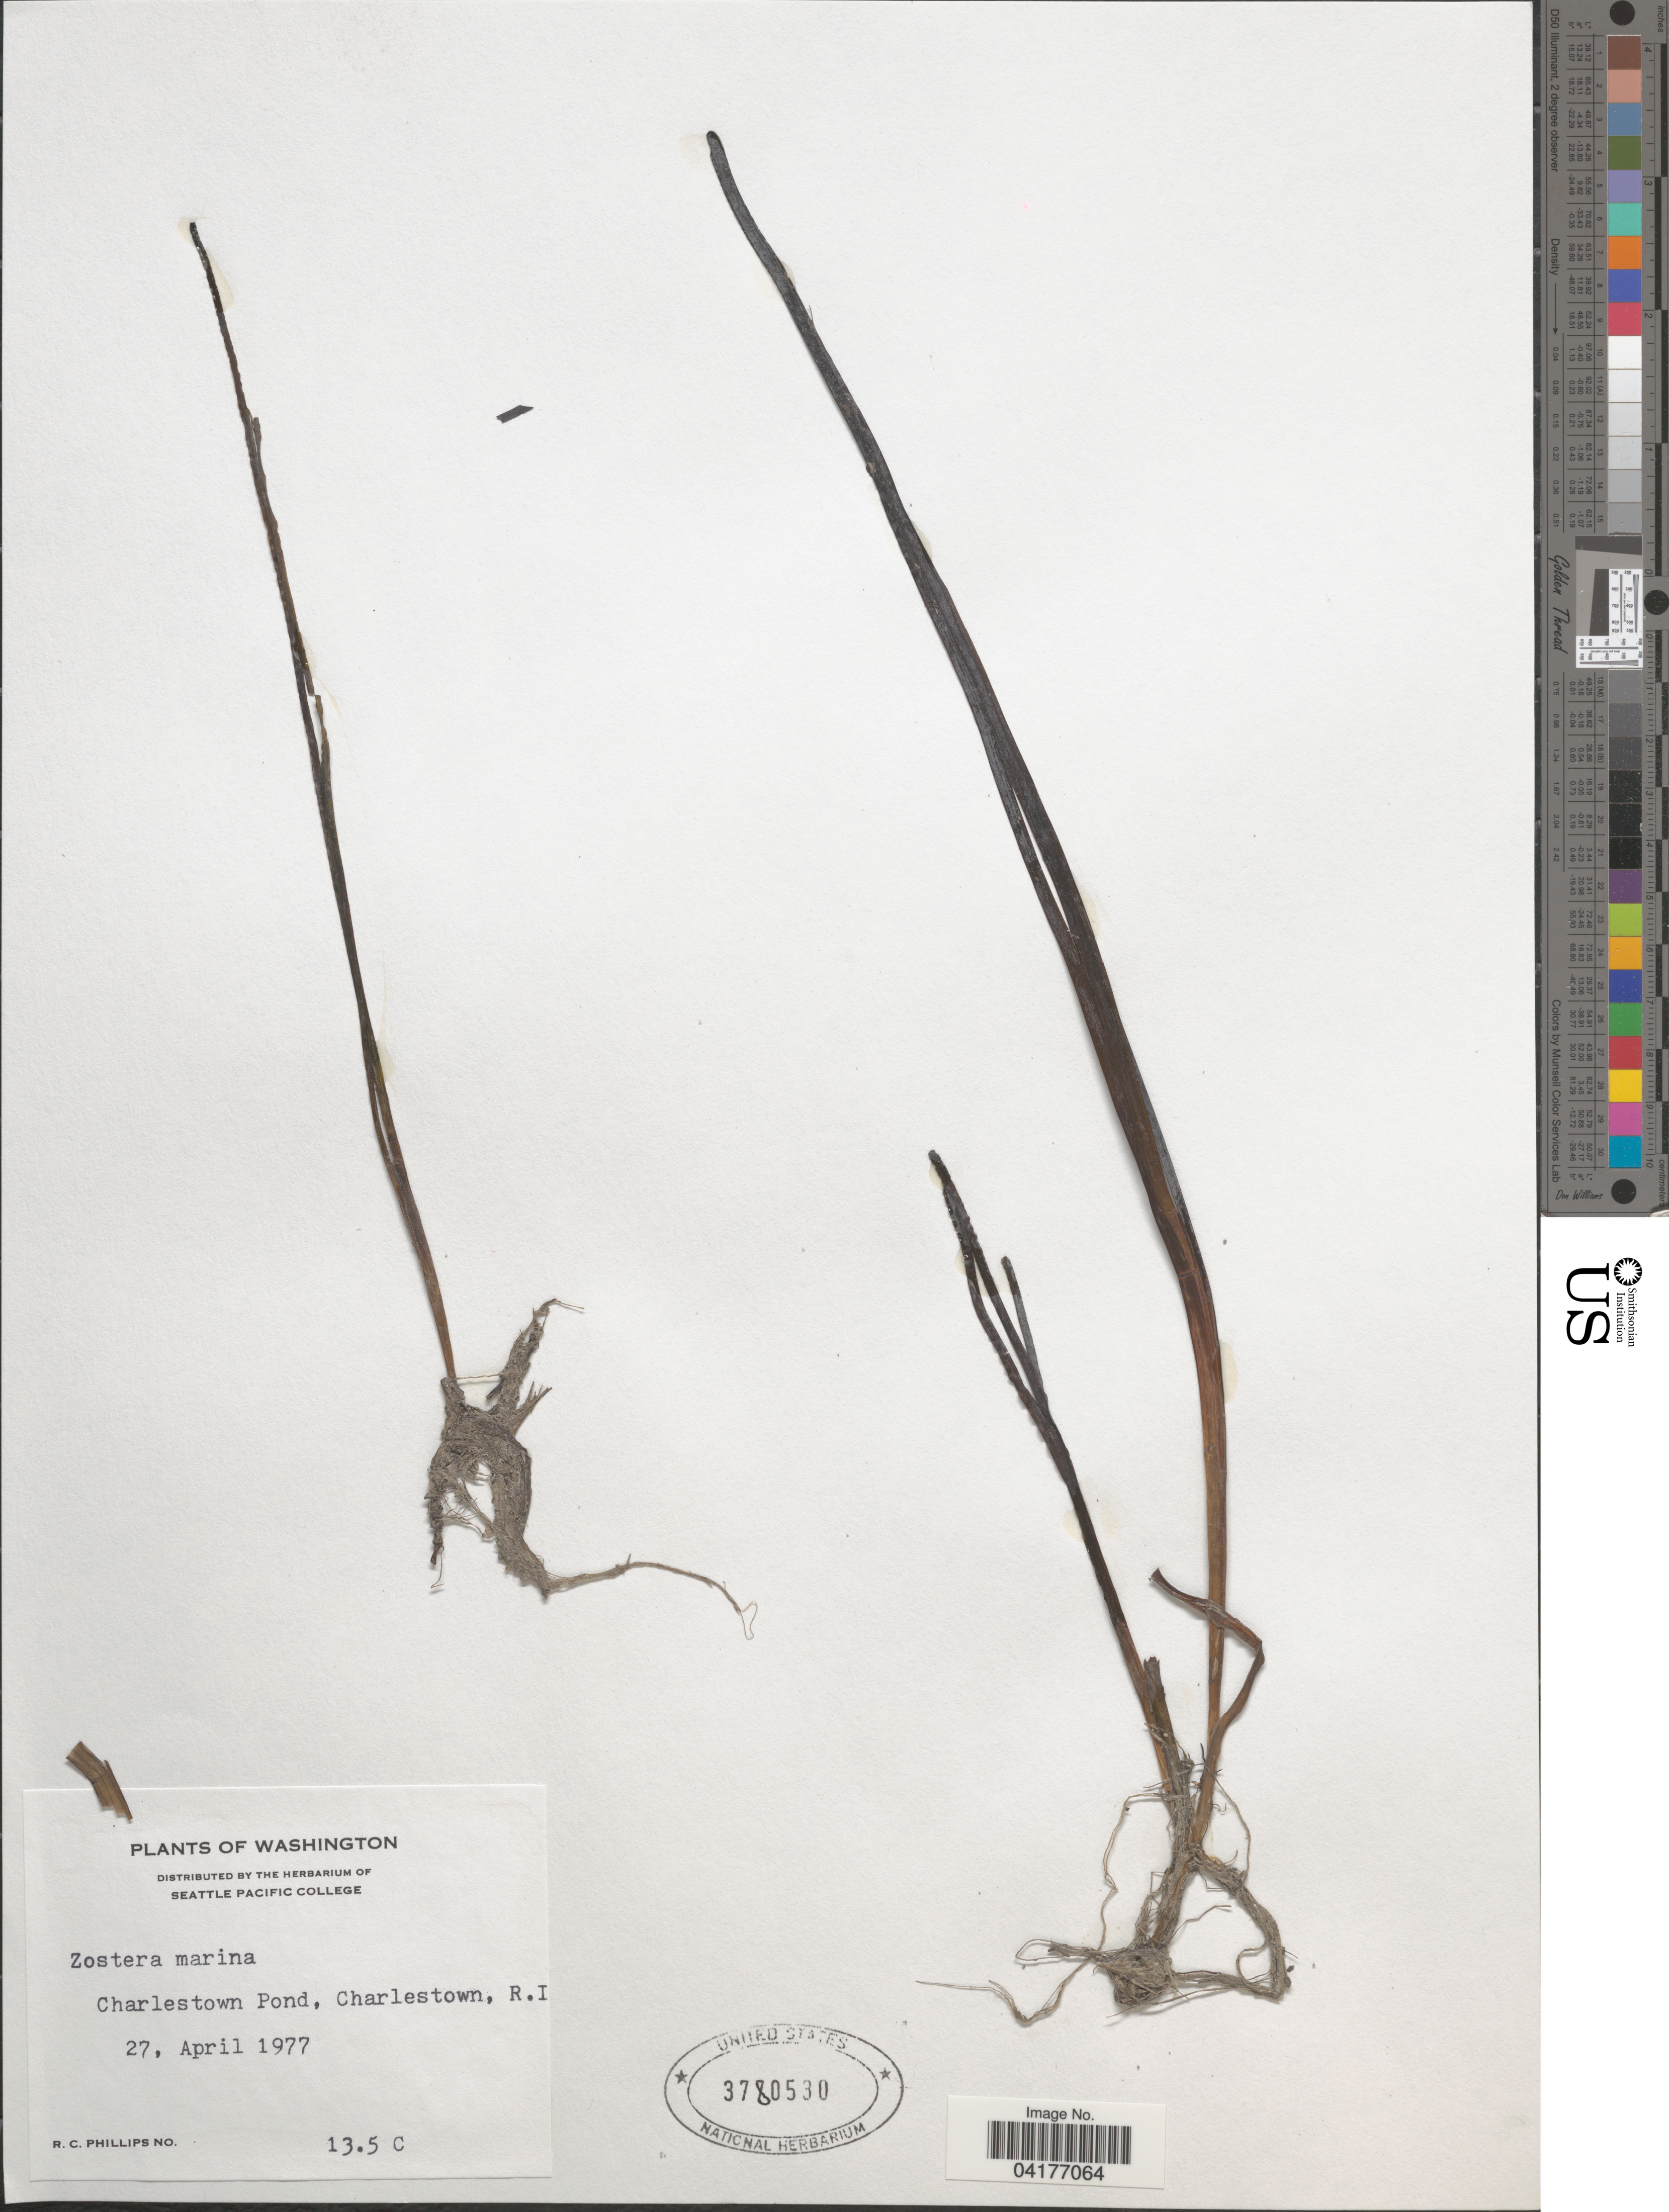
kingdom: Plantae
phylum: Tracheophyta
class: Liliopsida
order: Alismatales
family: Zosteraceae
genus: Zostera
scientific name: Zostera marina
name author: L.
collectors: R. C. Phillips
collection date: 1977-04-27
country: United States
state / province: Rhode Island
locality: Charlestown Pond, Charlestown.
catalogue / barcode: US 3780530